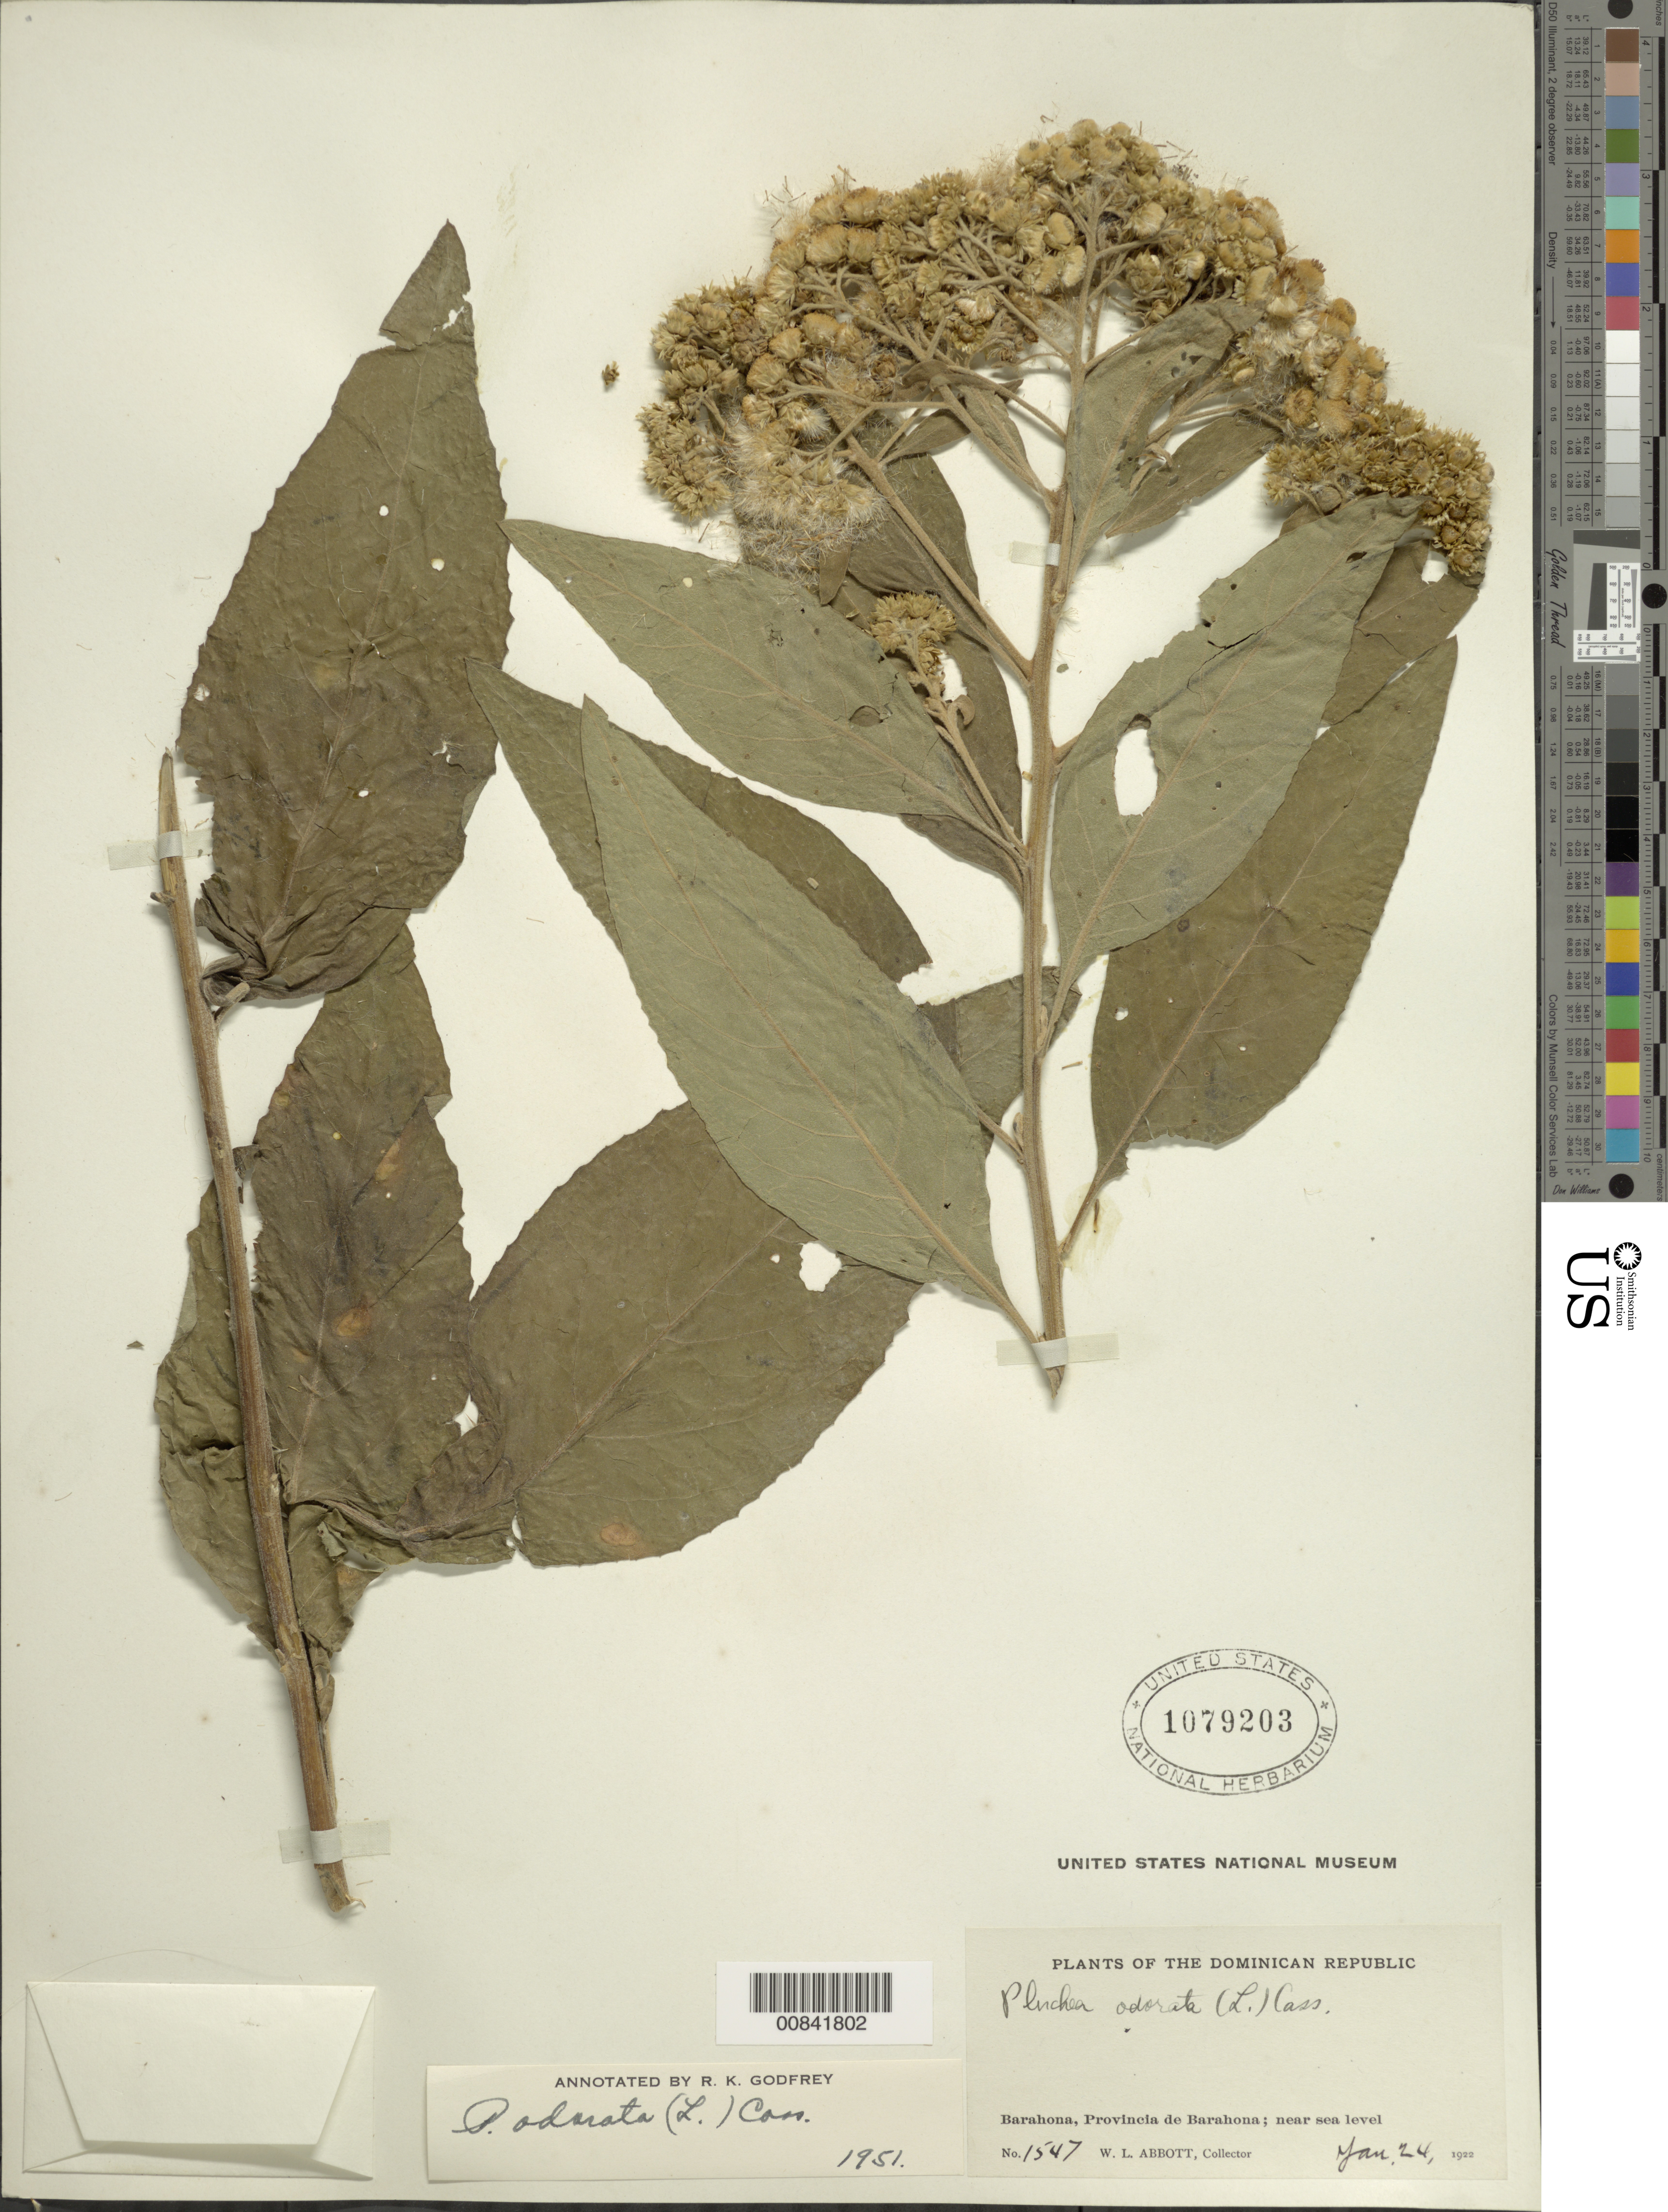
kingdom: Plantae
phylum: Tracheophyta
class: Magnoliopsida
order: Asterales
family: Asteraceae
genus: Pluchea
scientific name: Pluchea carolinensis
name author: (Jacq.) D. Don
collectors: W. L. Abbott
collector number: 1547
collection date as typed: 24 Jan 1922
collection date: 1922-01-24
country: Dominican Republic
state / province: Barahona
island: Hispaniola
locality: Barahona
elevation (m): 0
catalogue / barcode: US 1079203